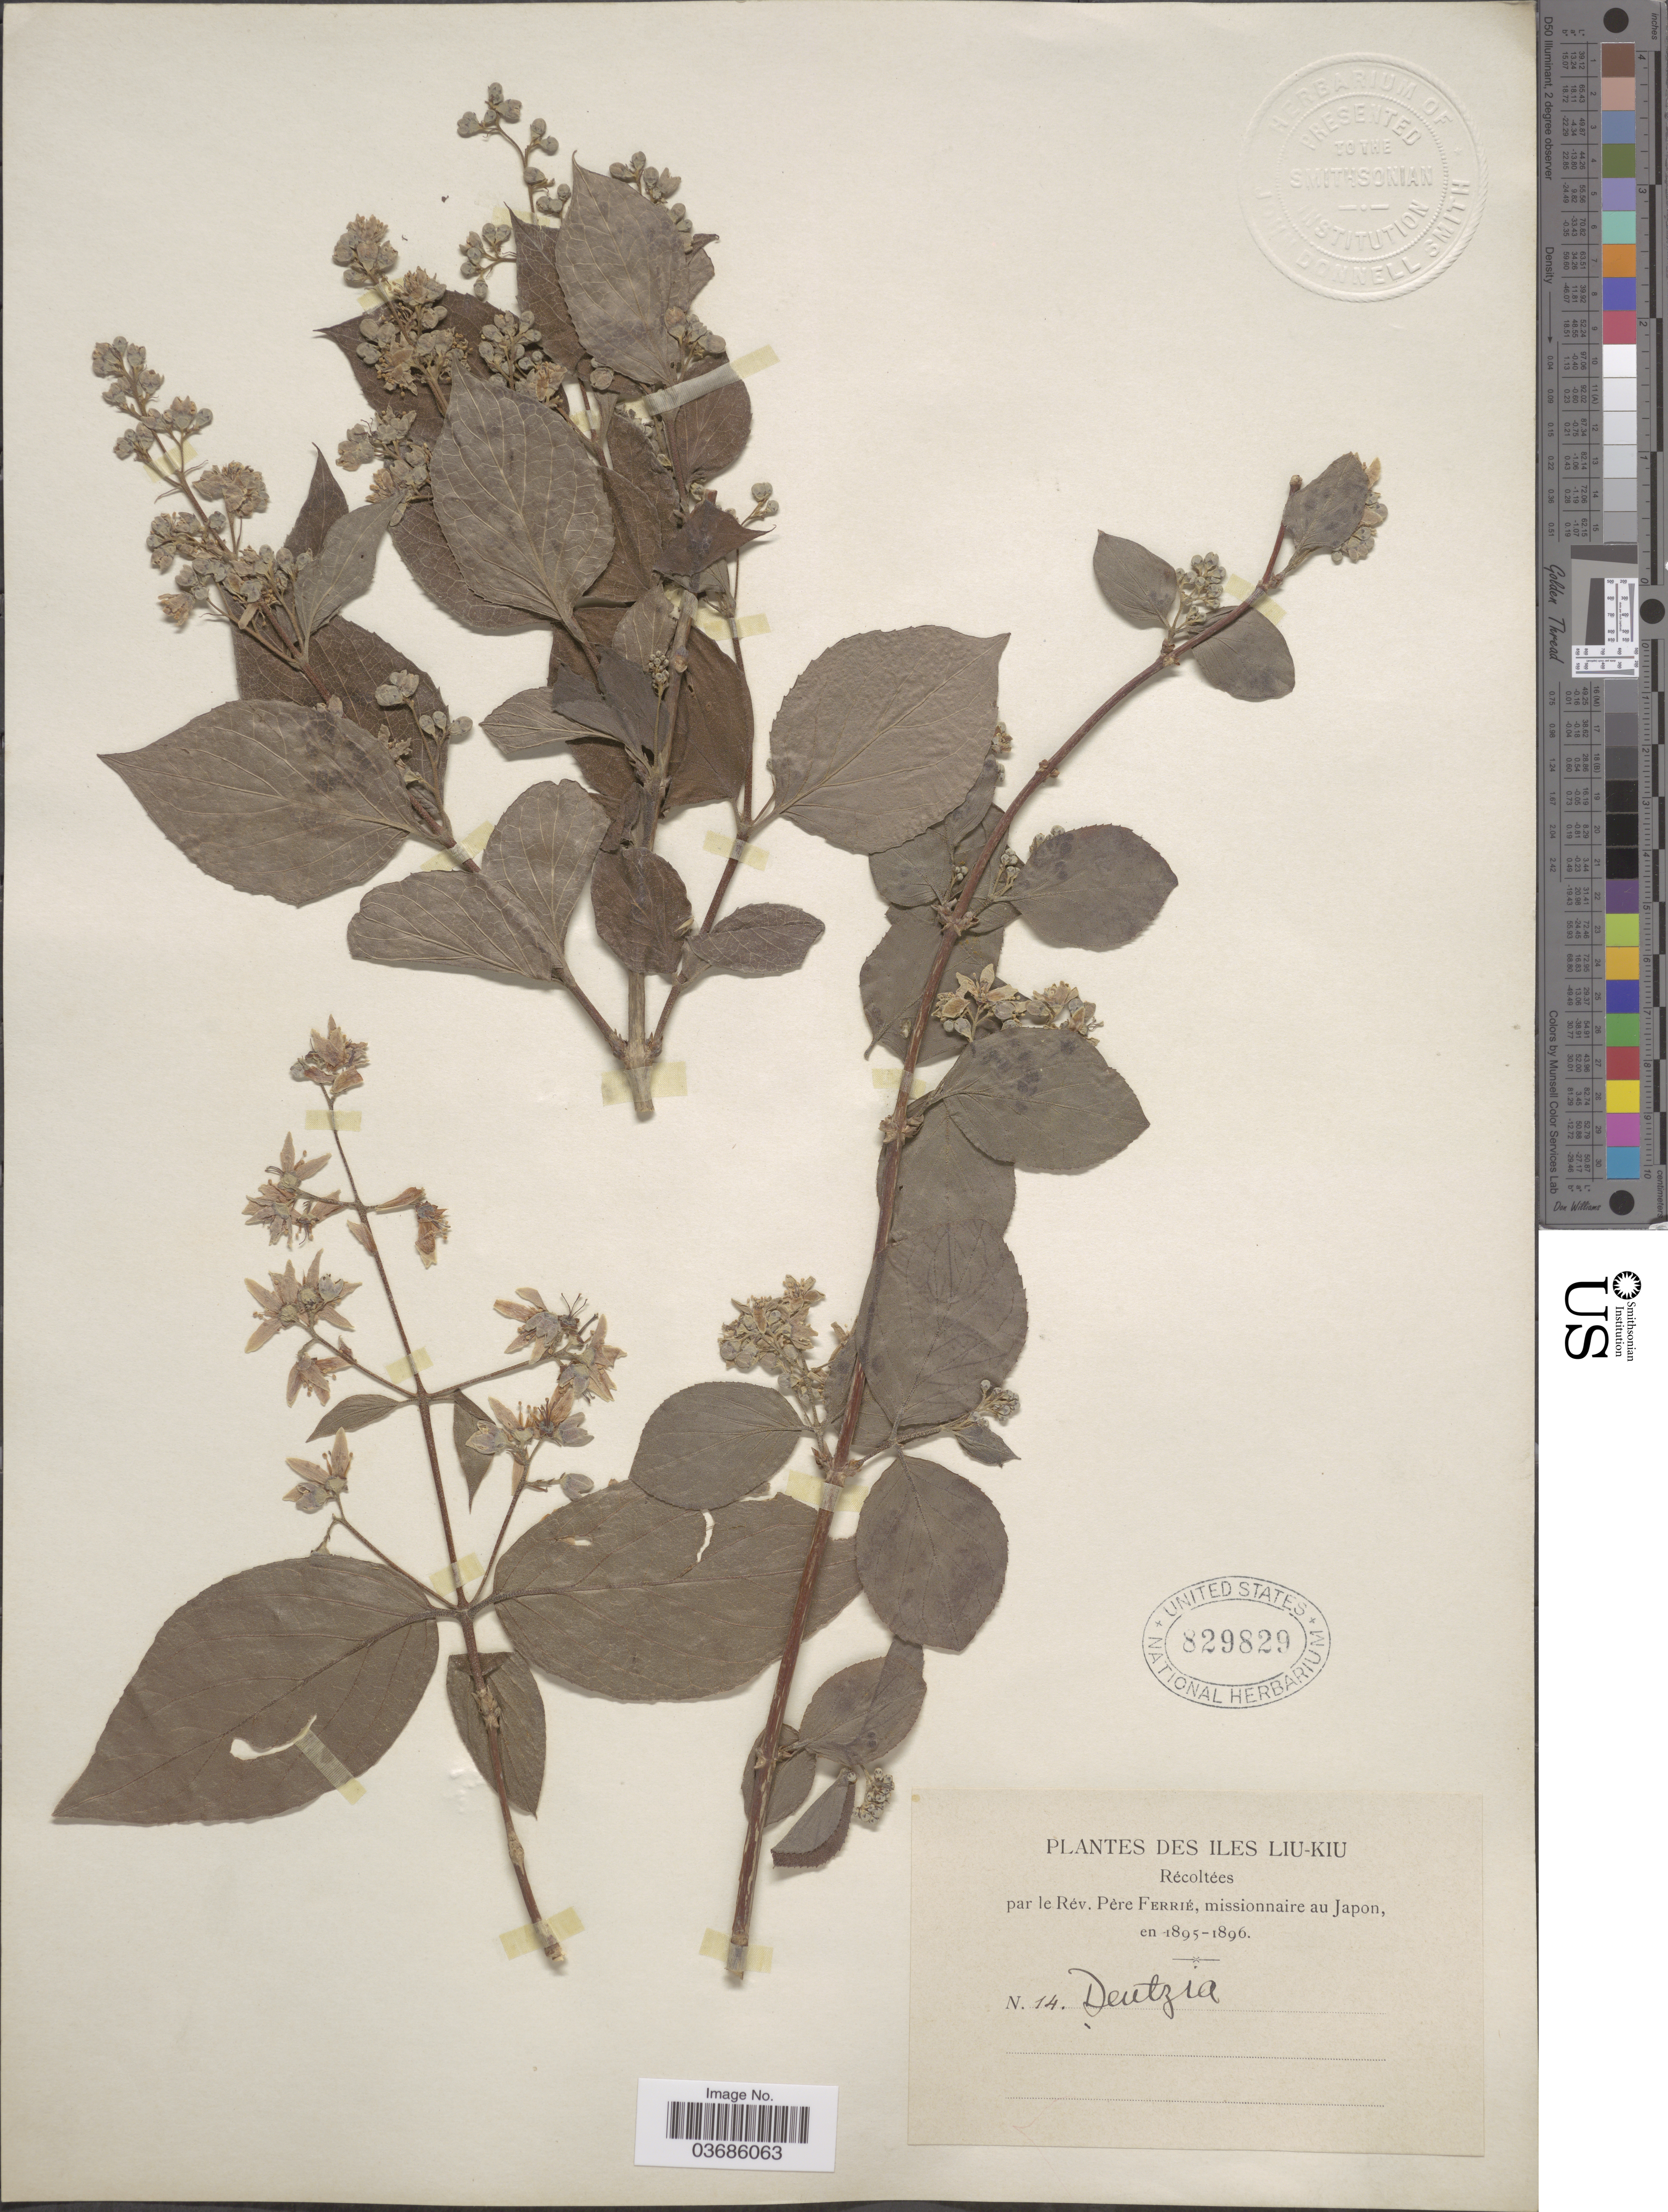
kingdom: Plantae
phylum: Tracheophyta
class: Magnoliopsida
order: Cornales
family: Hydrangeaceae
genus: Deutzia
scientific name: Deutzia sp.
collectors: R. Ferrié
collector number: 14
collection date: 1895/1896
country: Japan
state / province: Okinawa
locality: Iles Liu-Kiu.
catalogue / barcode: US 829829